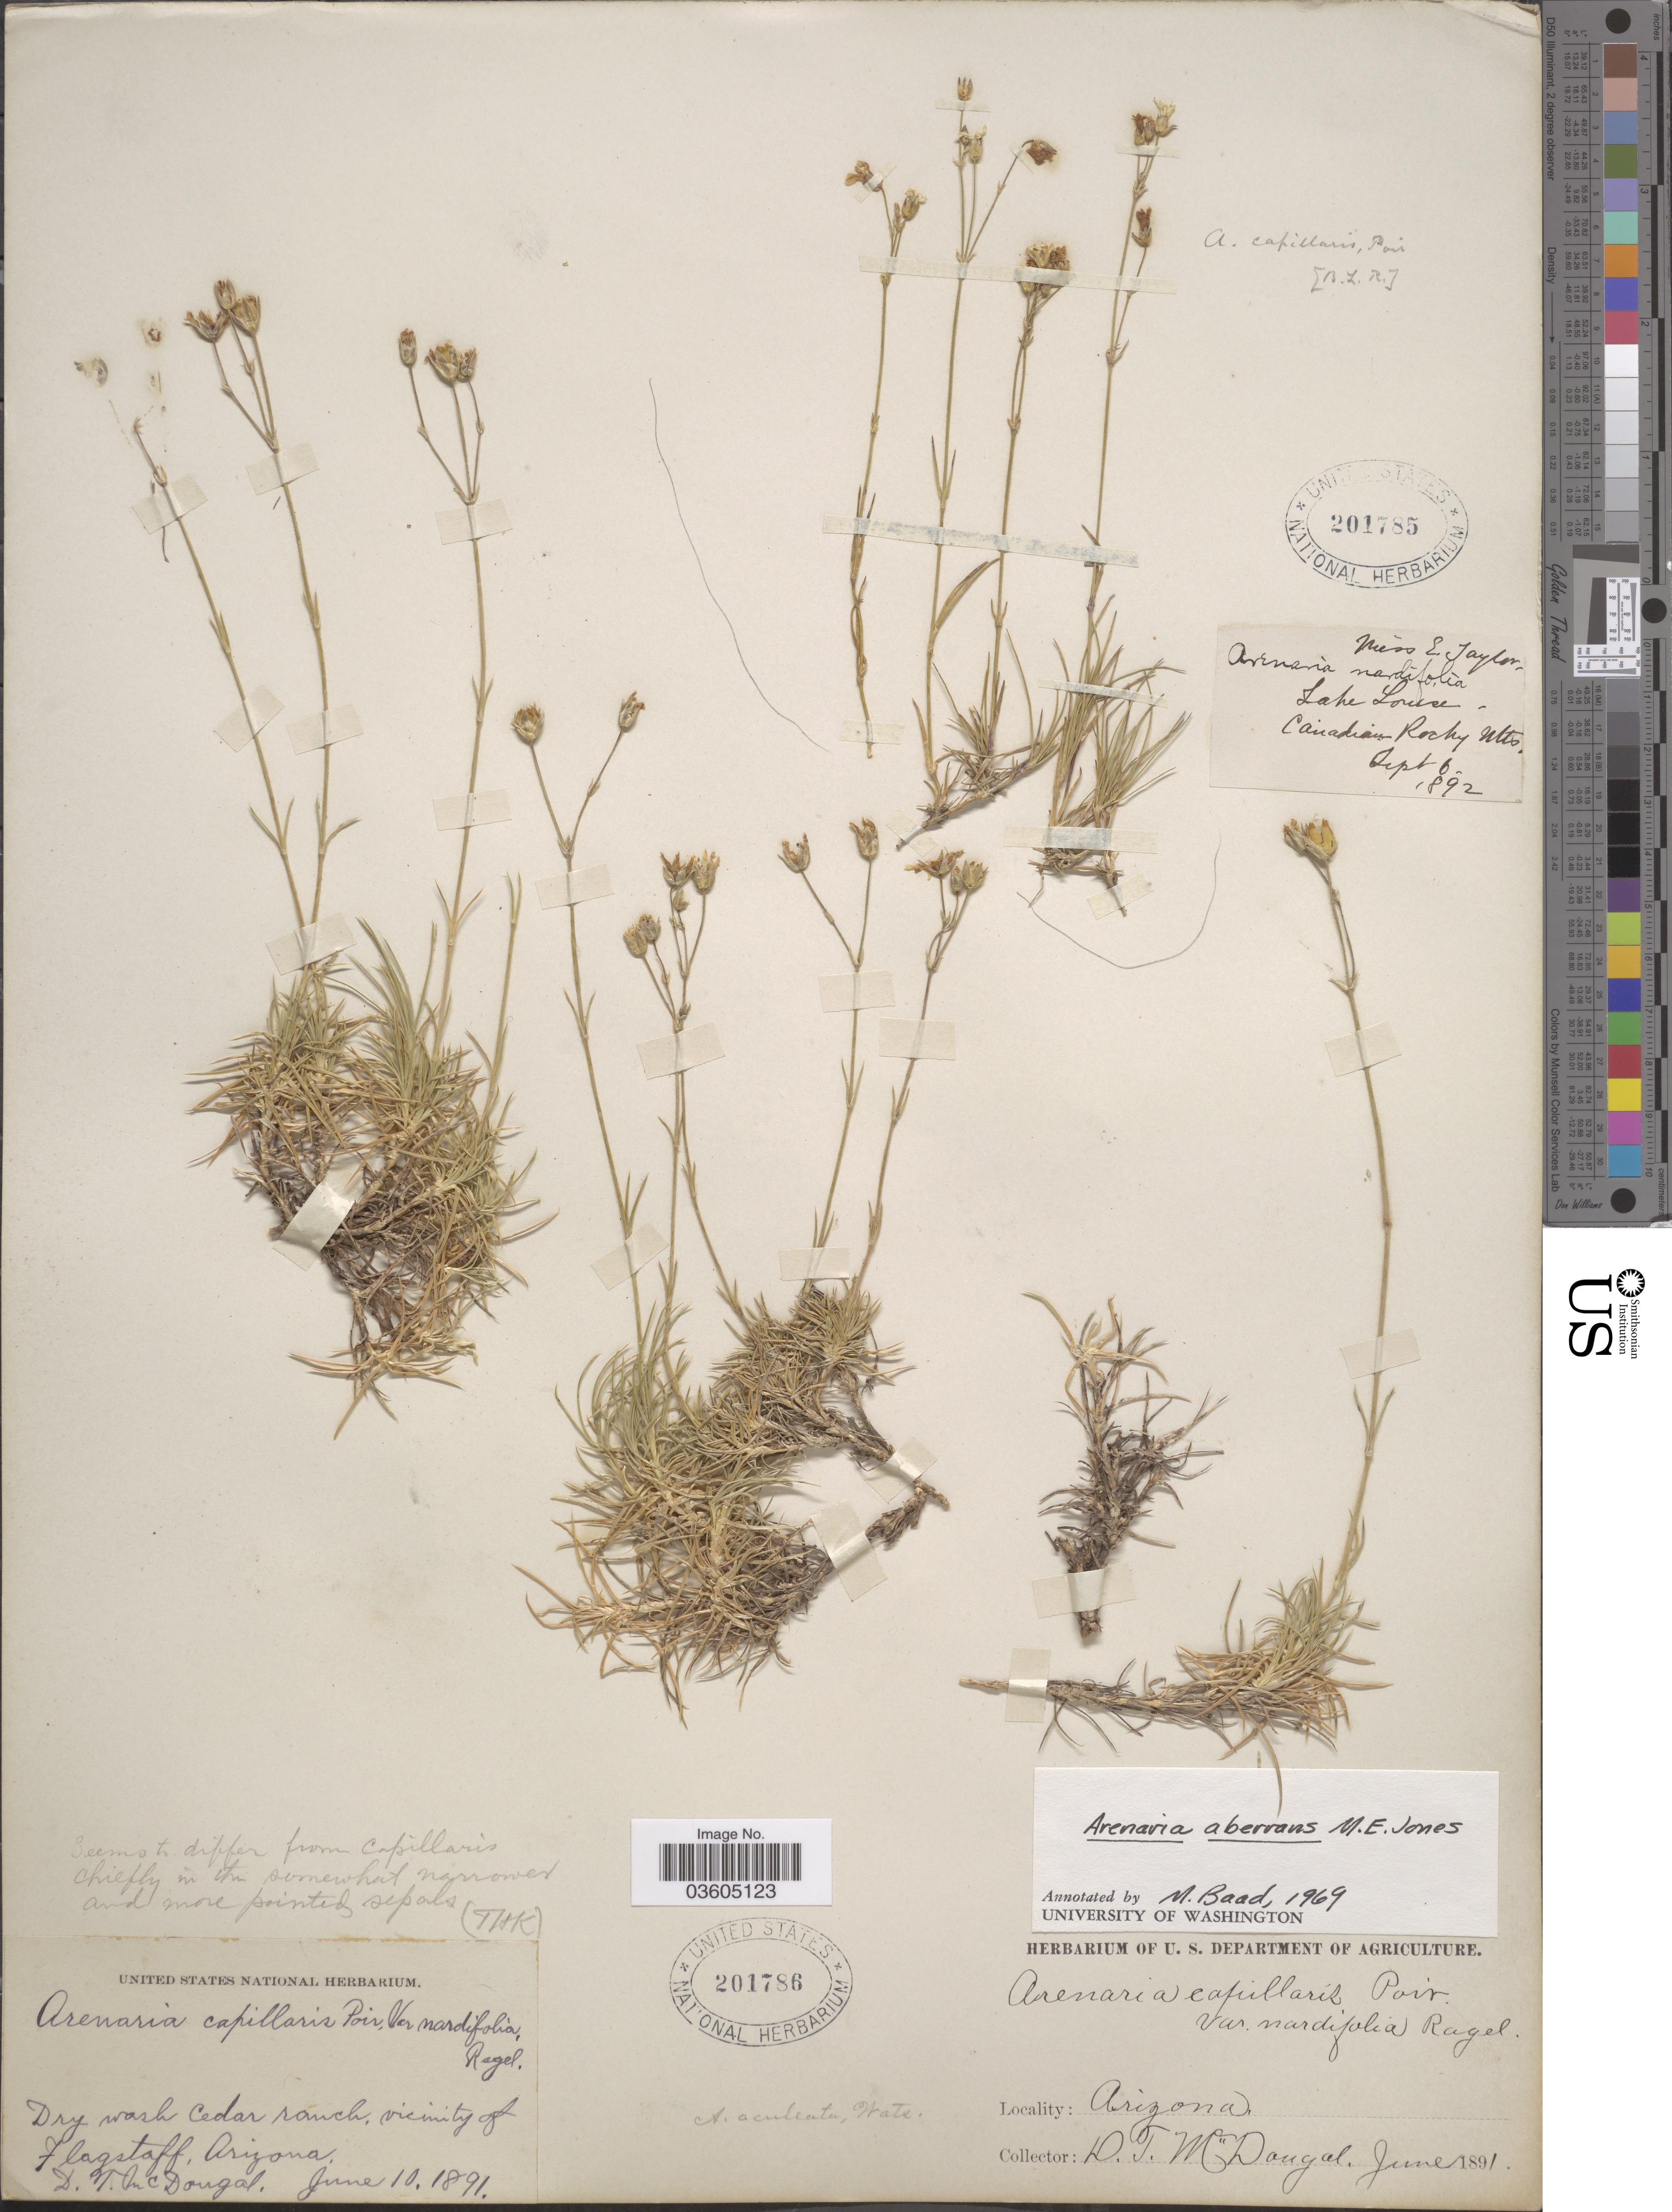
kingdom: Plantae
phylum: Tracheophyta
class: Magnoliopsida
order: Caryophyllales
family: Caryophyllaceae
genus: Eremogone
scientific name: Eremogone aberrans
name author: (M.E. Jones) Ikonn.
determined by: U.S. National Herbarium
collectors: D. McDougal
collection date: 1891-06-10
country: United States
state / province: Arizona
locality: Dry wash Cedar ranch, vicinity of Flagstaff.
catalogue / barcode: US 201786-2